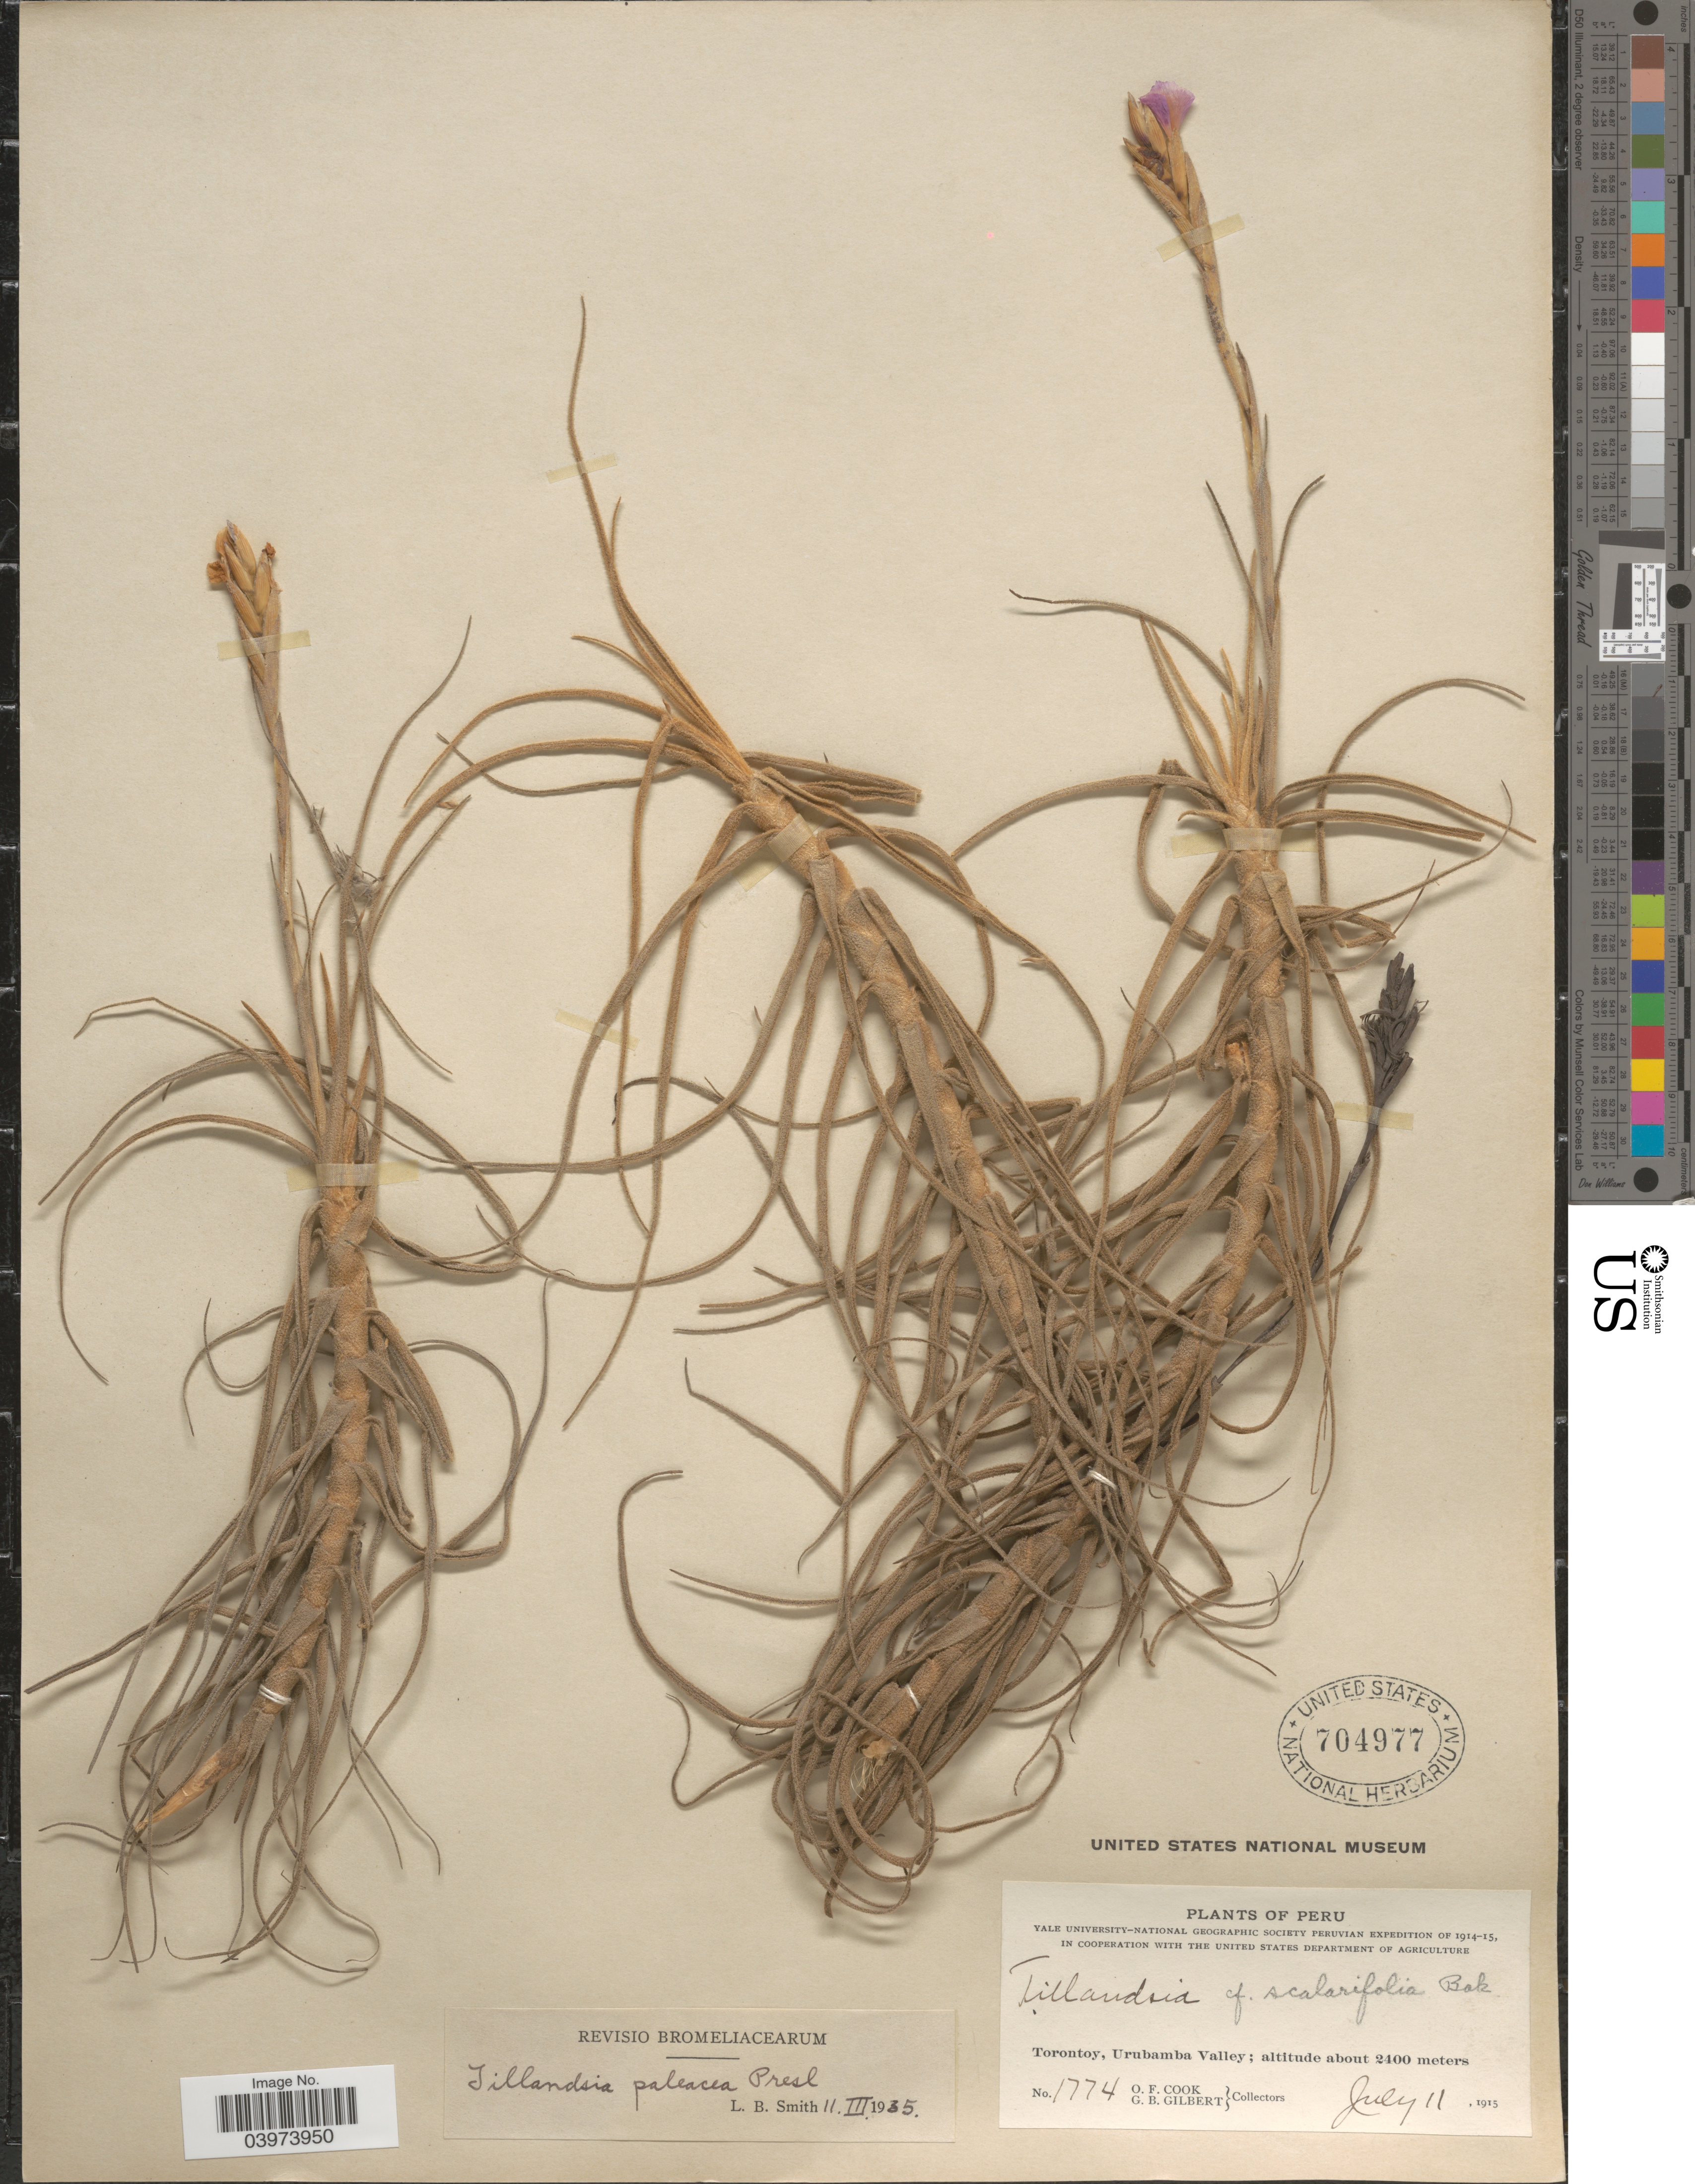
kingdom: Plantae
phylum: Tracheophyta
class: Liliopsida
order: Poales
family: Bromeliaceae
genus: Tillandsia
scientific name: Tillandsia paleacea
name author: C. Presl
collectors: O. F. Cook & G. B. Gilbert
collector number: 1774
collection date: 1915-07-11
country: Peru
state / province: Cusco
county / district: Urubamba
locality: Torontoy, Urubamba Valley.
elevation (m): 2400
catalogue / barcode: US 704977